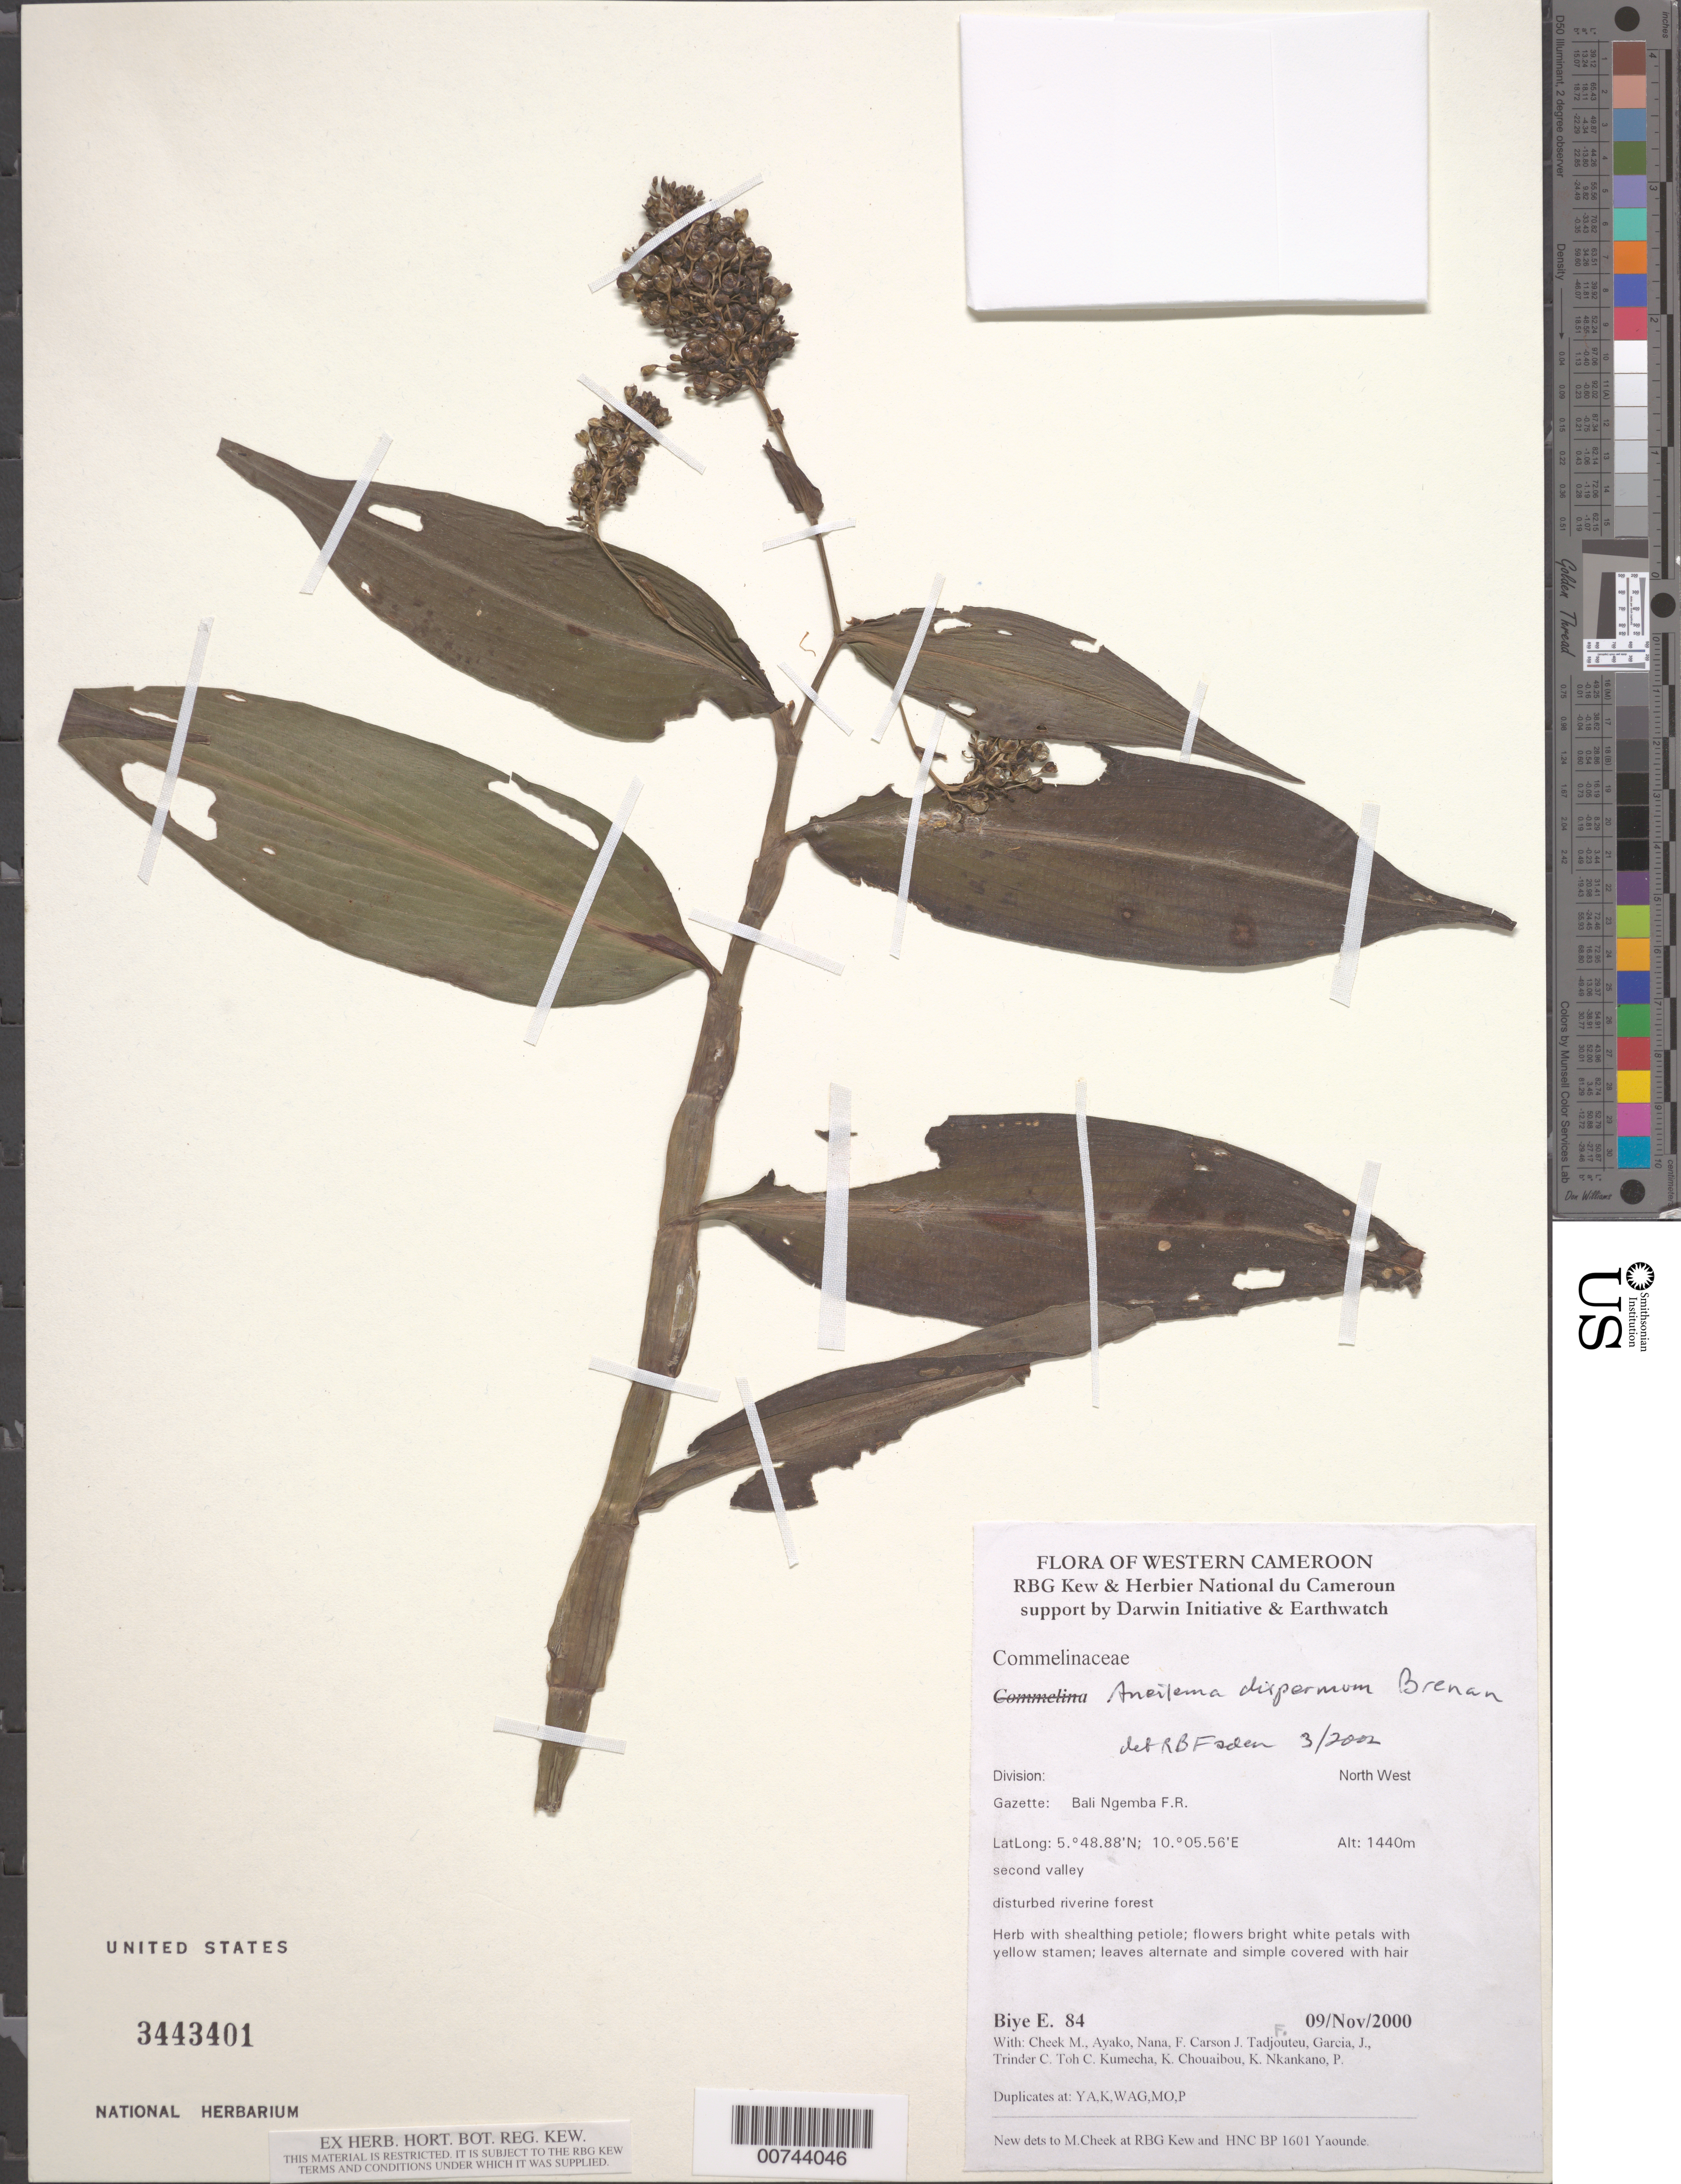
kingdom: Plantae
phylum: Tracheophyta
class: Liliopsida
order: Commelinales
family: Commelinaceae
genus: Aneilema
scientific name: Aneilema dispermum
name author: Brenan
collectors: E. Biye, M. Cheek, F. Nana, J. Carson, -- Ayako, F. Tadjouteu, J. Garcia, C. Toh, C. Trinder, K. Kumecha, K. Chouaibou & P. Nkankano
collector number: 84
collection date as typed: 09 Nov 2000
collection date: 2000-11-09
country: Cameroon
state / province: Nord-ouest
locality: Bali Ngemba Forest Reserve.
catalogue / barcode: US 3443401